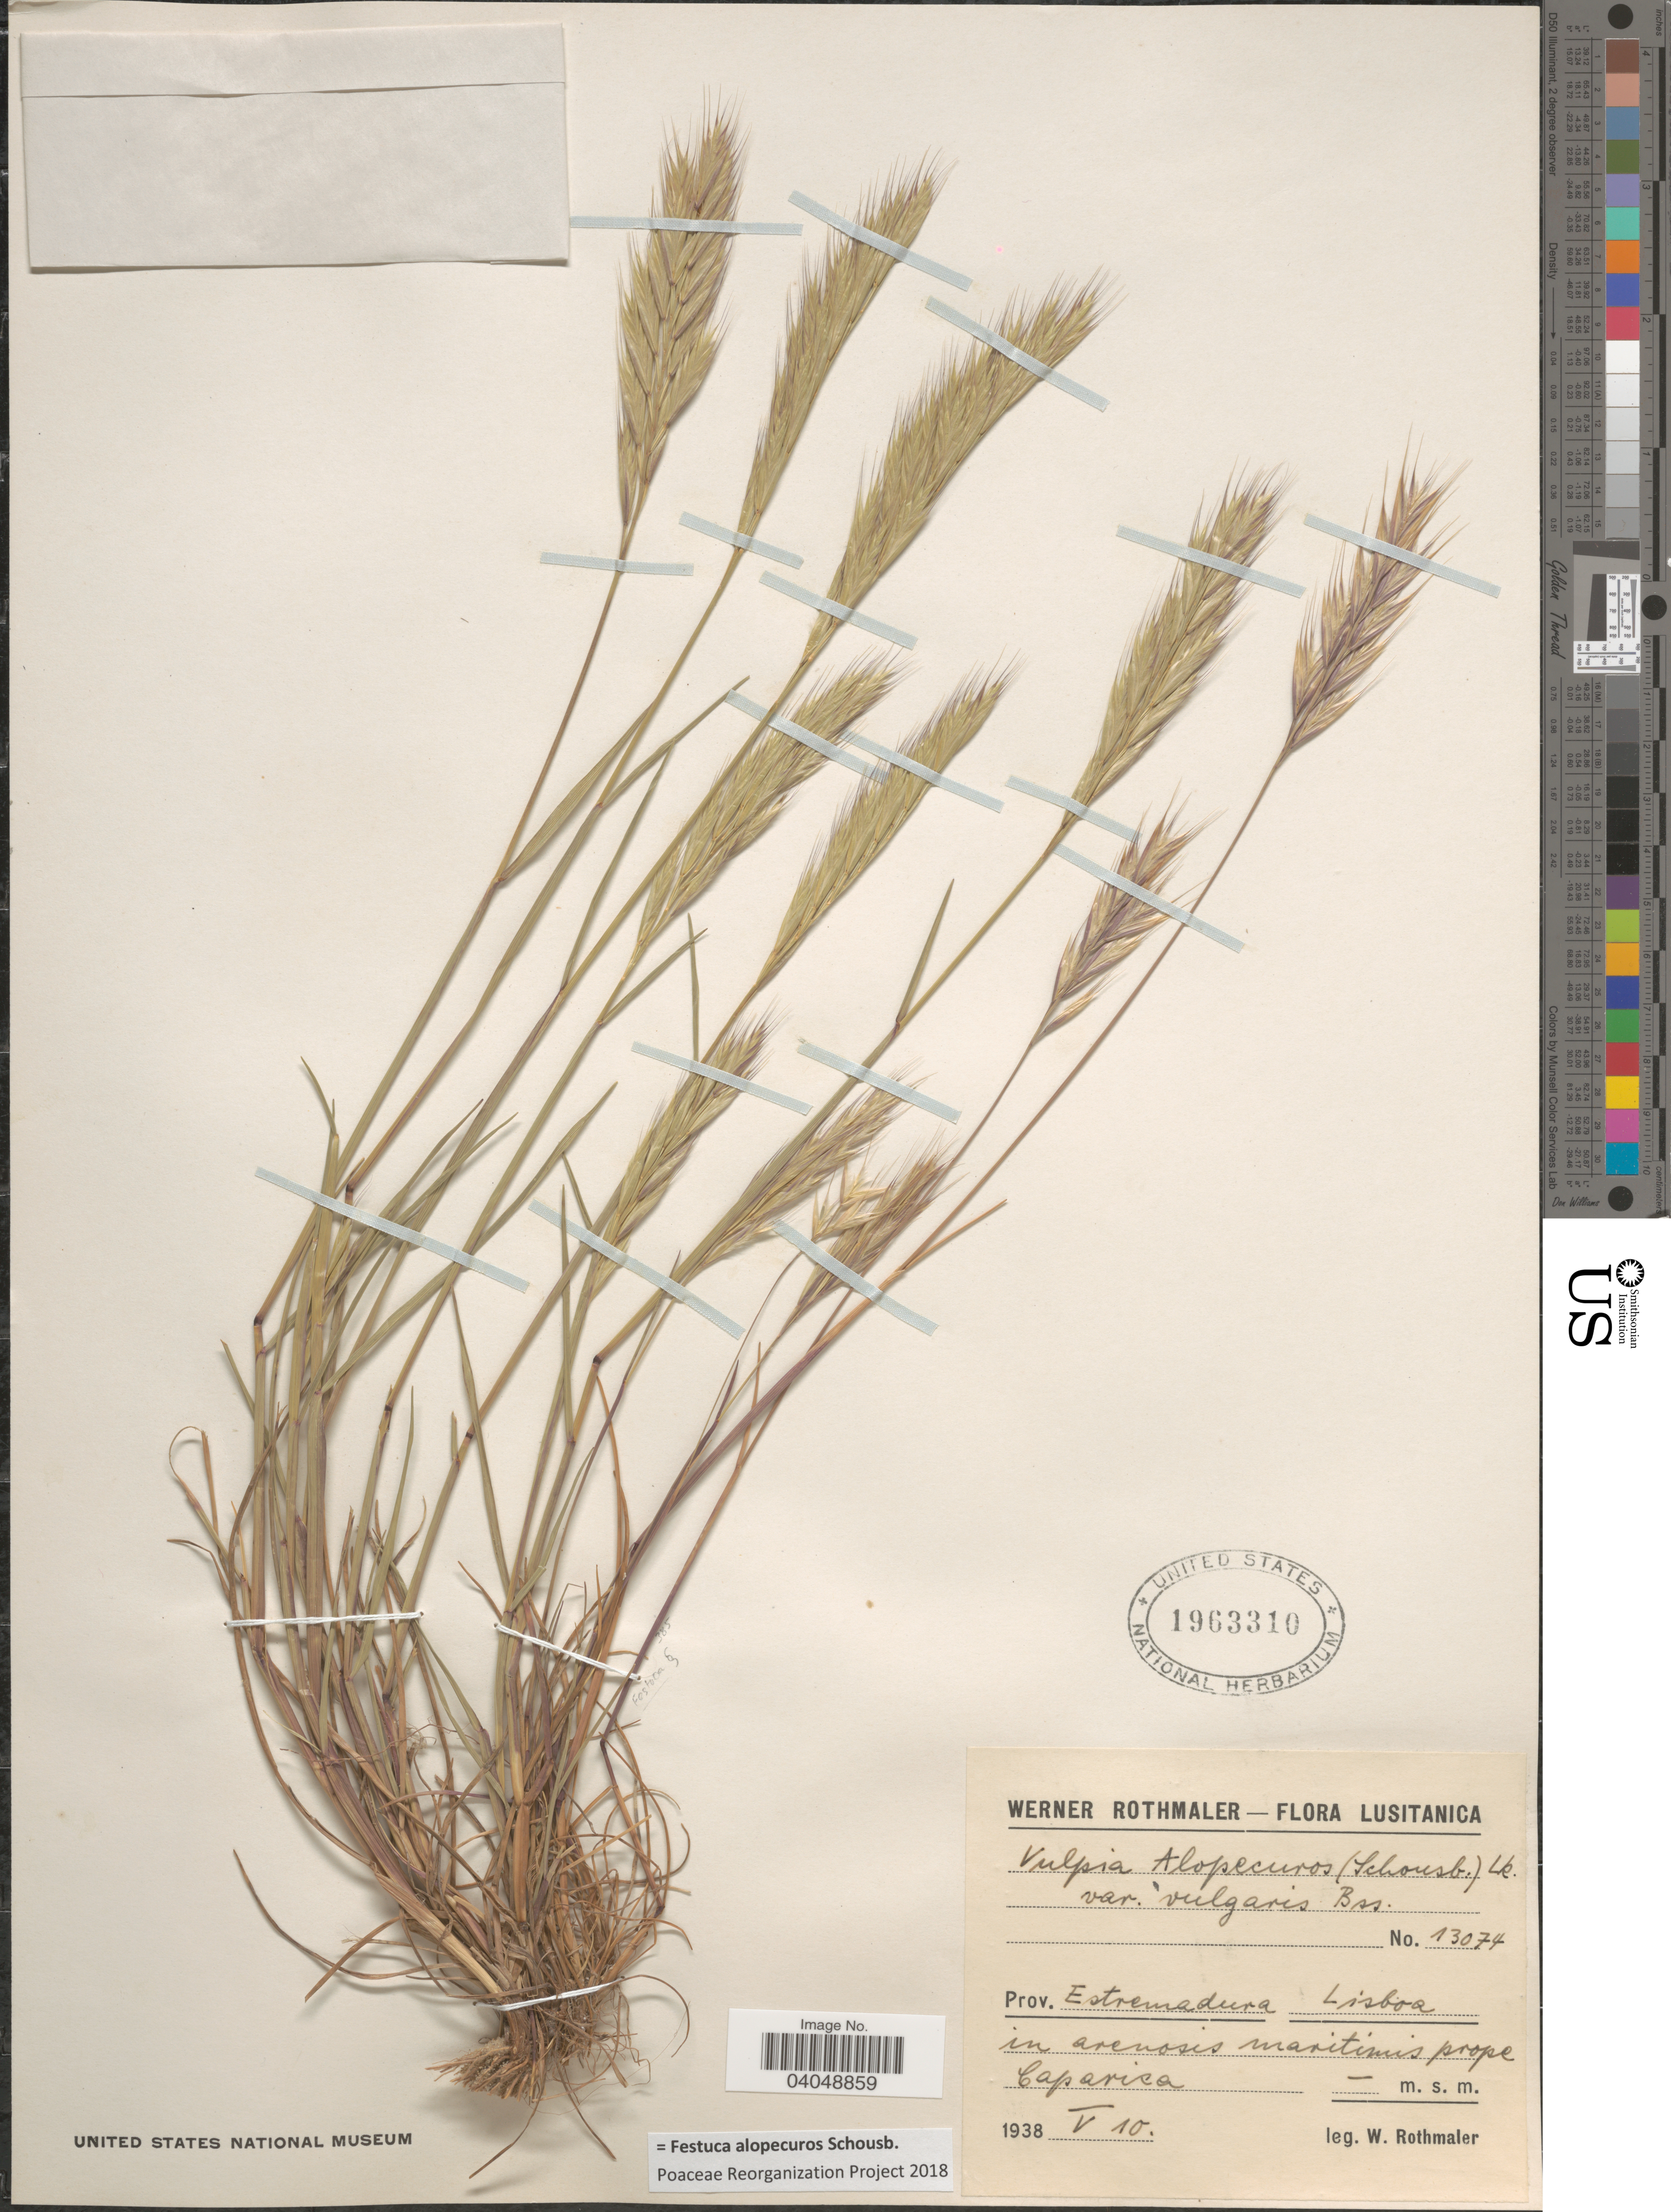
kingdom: Plantae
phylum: Tracheophyta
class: Liliopsida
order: Poales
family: Poaceae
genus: Festuca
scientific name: Festuca alopecuros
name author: Schousb.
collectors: W. Rothmaler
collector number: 13074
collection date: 1938-05-10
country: Portugal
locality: Lusitanica. Prov. Estremadura. Lisboa in arenosis maritimis prope Caparica.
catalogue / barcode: US 1963310